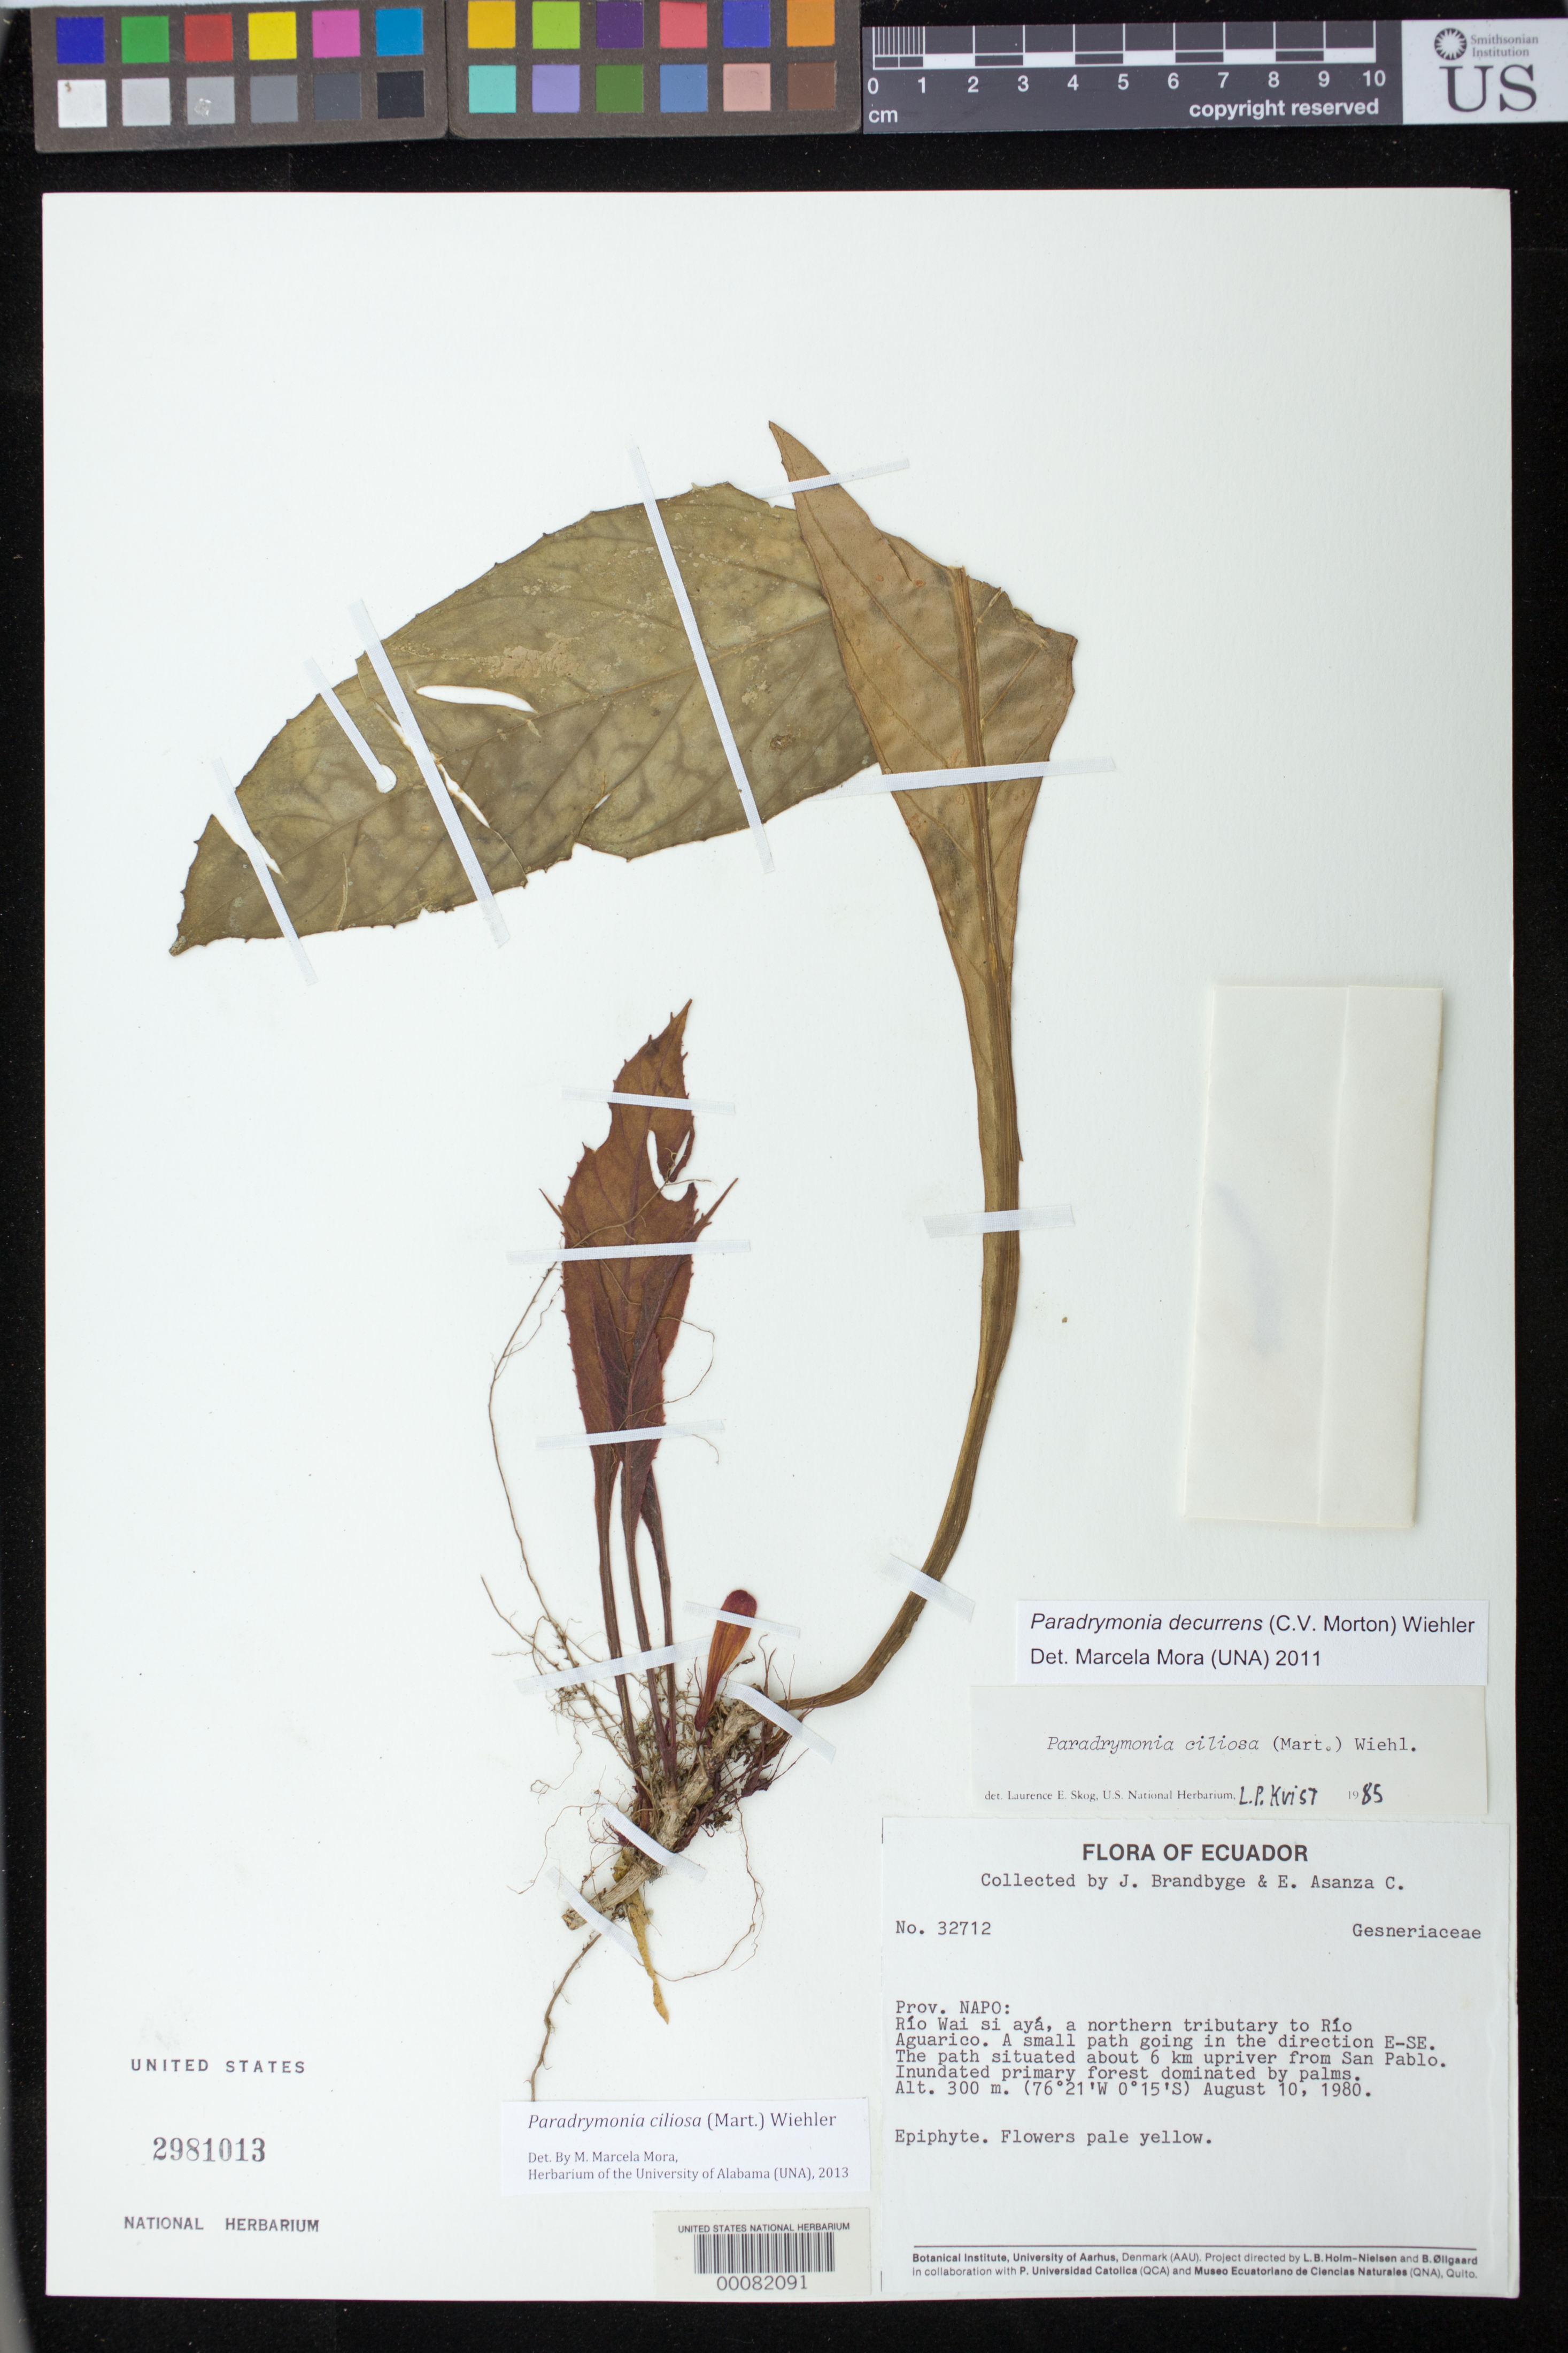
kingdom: Plantae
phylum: Tracheophyta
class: Magnoliopsida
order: Lamiales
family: Gesneriaceae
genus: Paradrymonia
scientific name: Paradrymonia ciliosa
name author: (Mart.) Wiehler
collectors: J. Brandbyge & E. Asanza C.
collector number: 32712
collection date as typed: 10 Aug 1980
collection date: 1980-08-10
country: Ecuador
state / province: Napo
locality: Rio Wai Si Aya, a northern tributary to Rio Aguarico, small path going E-SE, path about 6 km upriver from San Pablo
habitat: Inundated primary forest dominated by palms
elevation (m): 300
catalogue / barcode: US 2981013